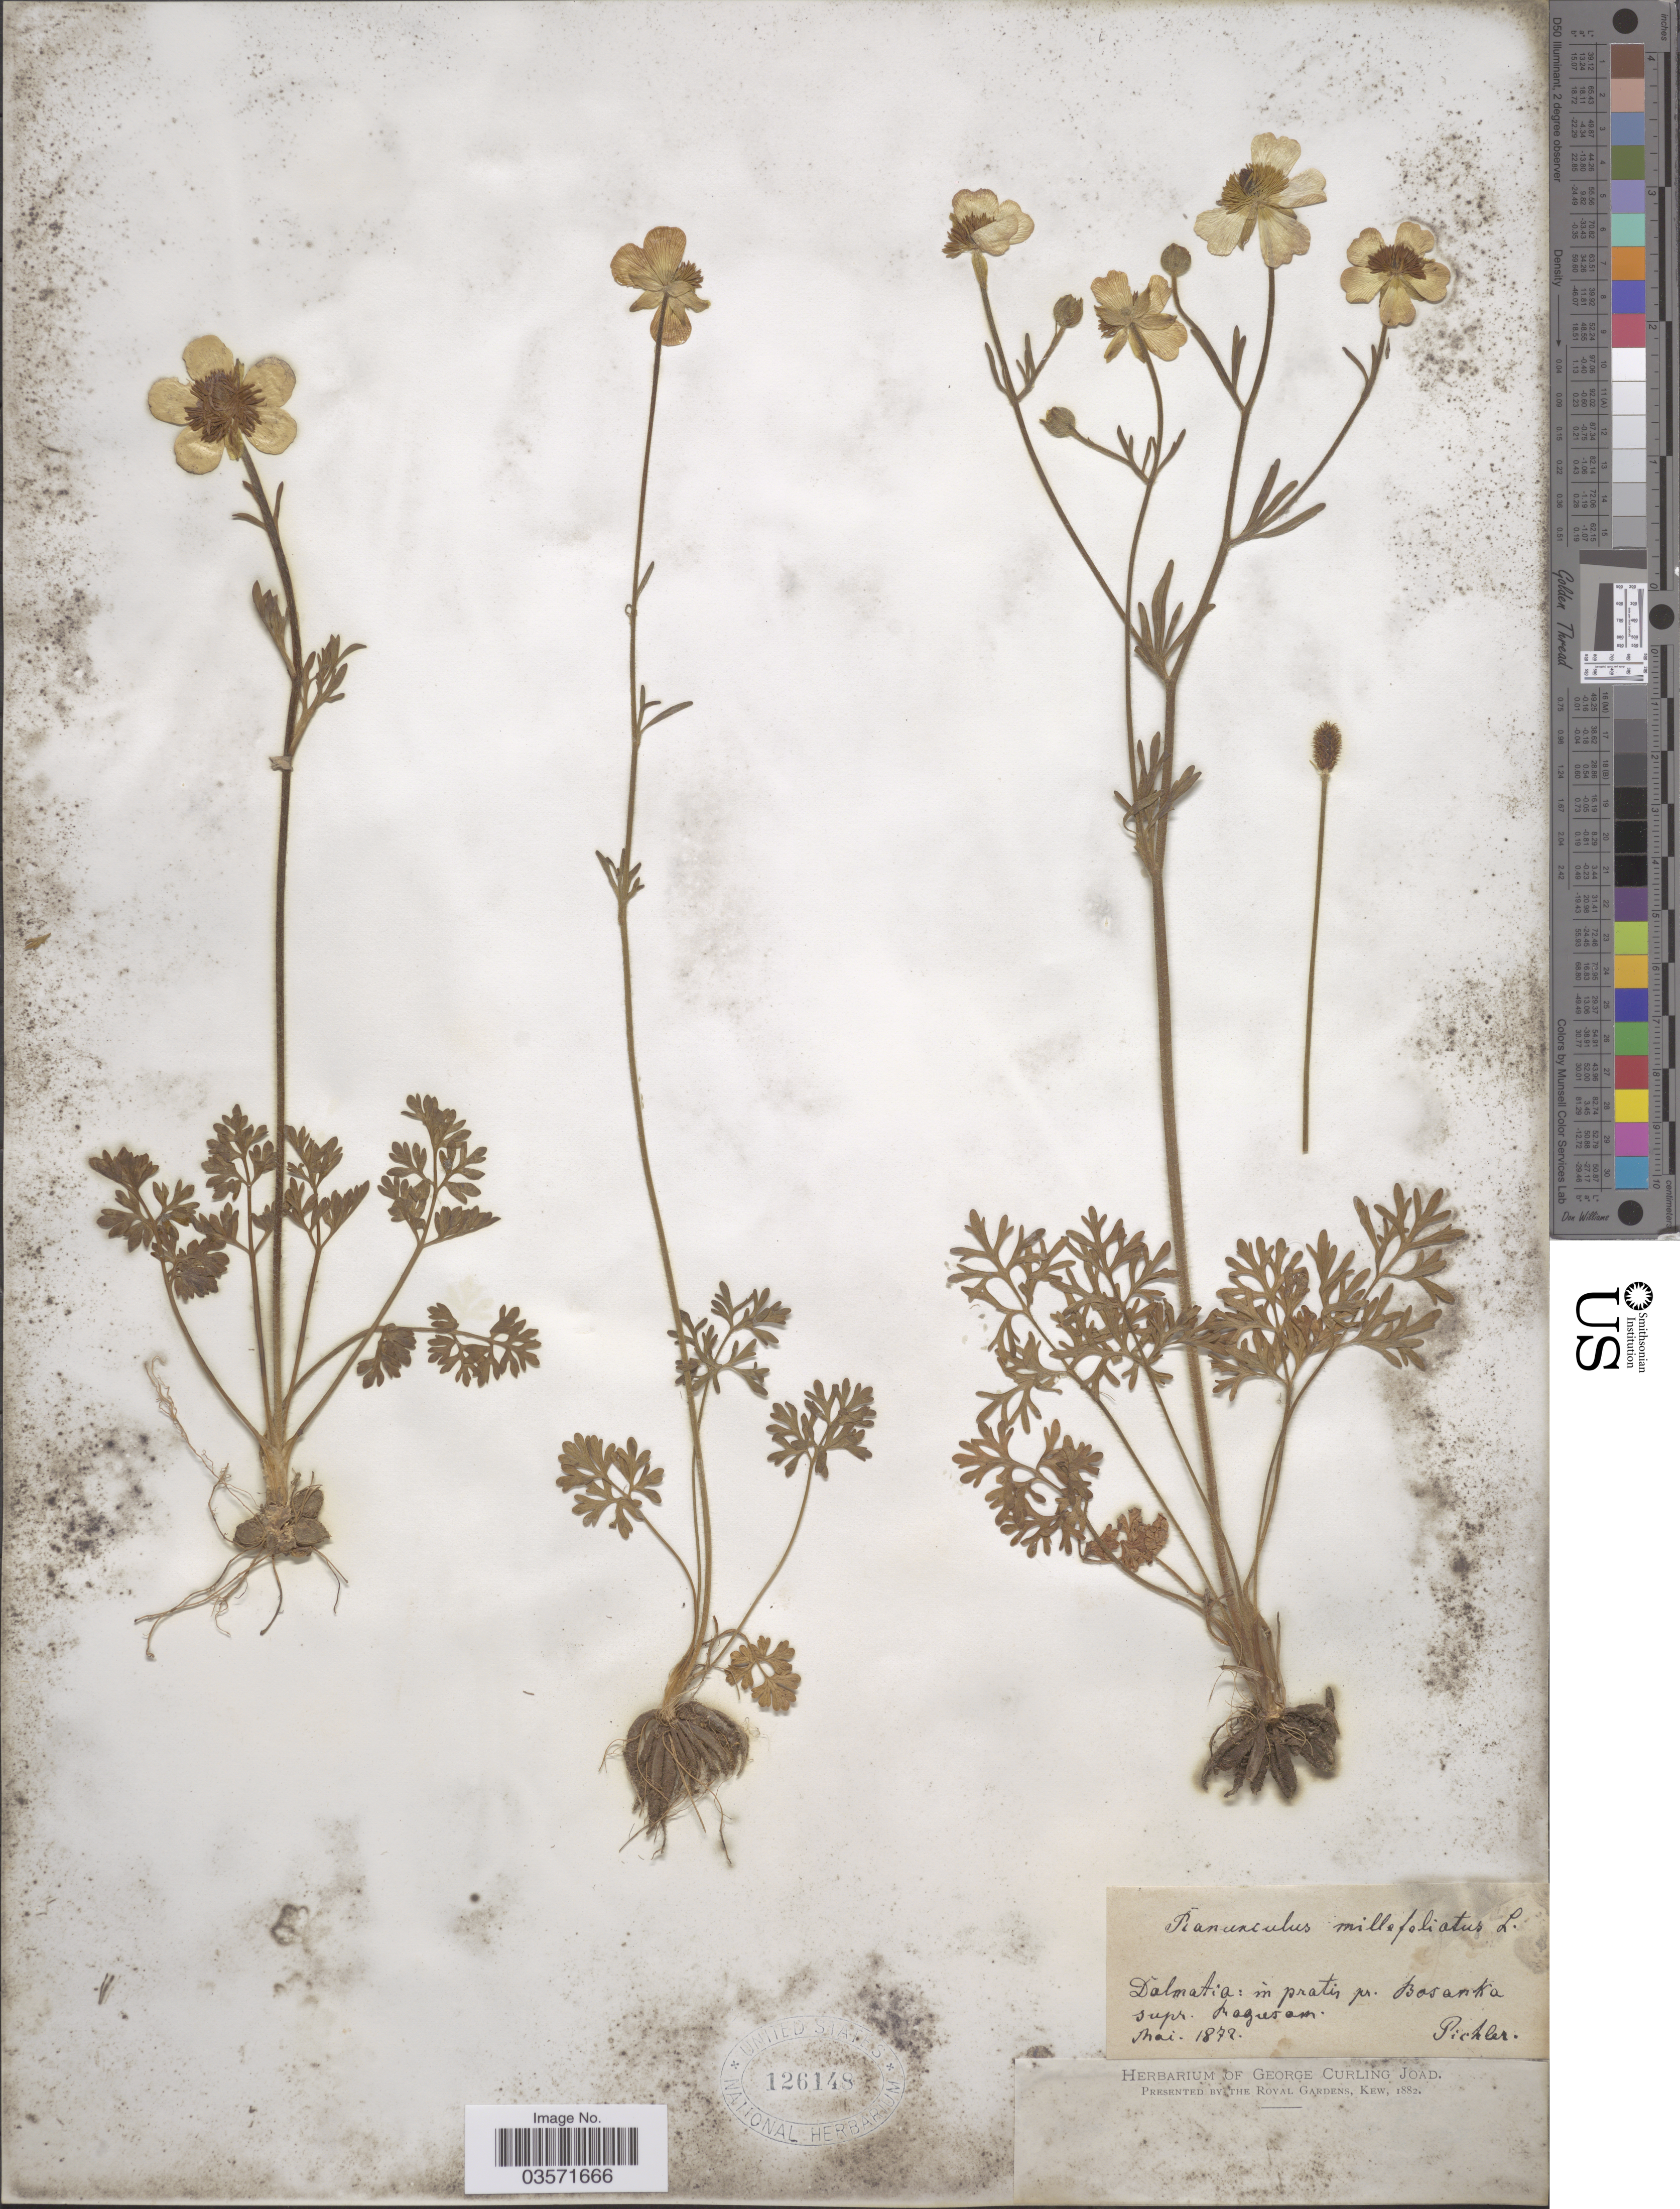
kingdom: Plantae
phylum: Tracheophyta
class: Magnoliopsida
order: Ranunculales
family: Ranunculaceae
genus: Ranunculus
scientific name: Ranunculus millefoliatus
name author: Vahl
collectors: Pichler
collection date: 1872-05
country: Croatia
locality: Dalmatia: in pratis pr. Bosanka supr. Ragusam.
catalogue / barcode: US 126148